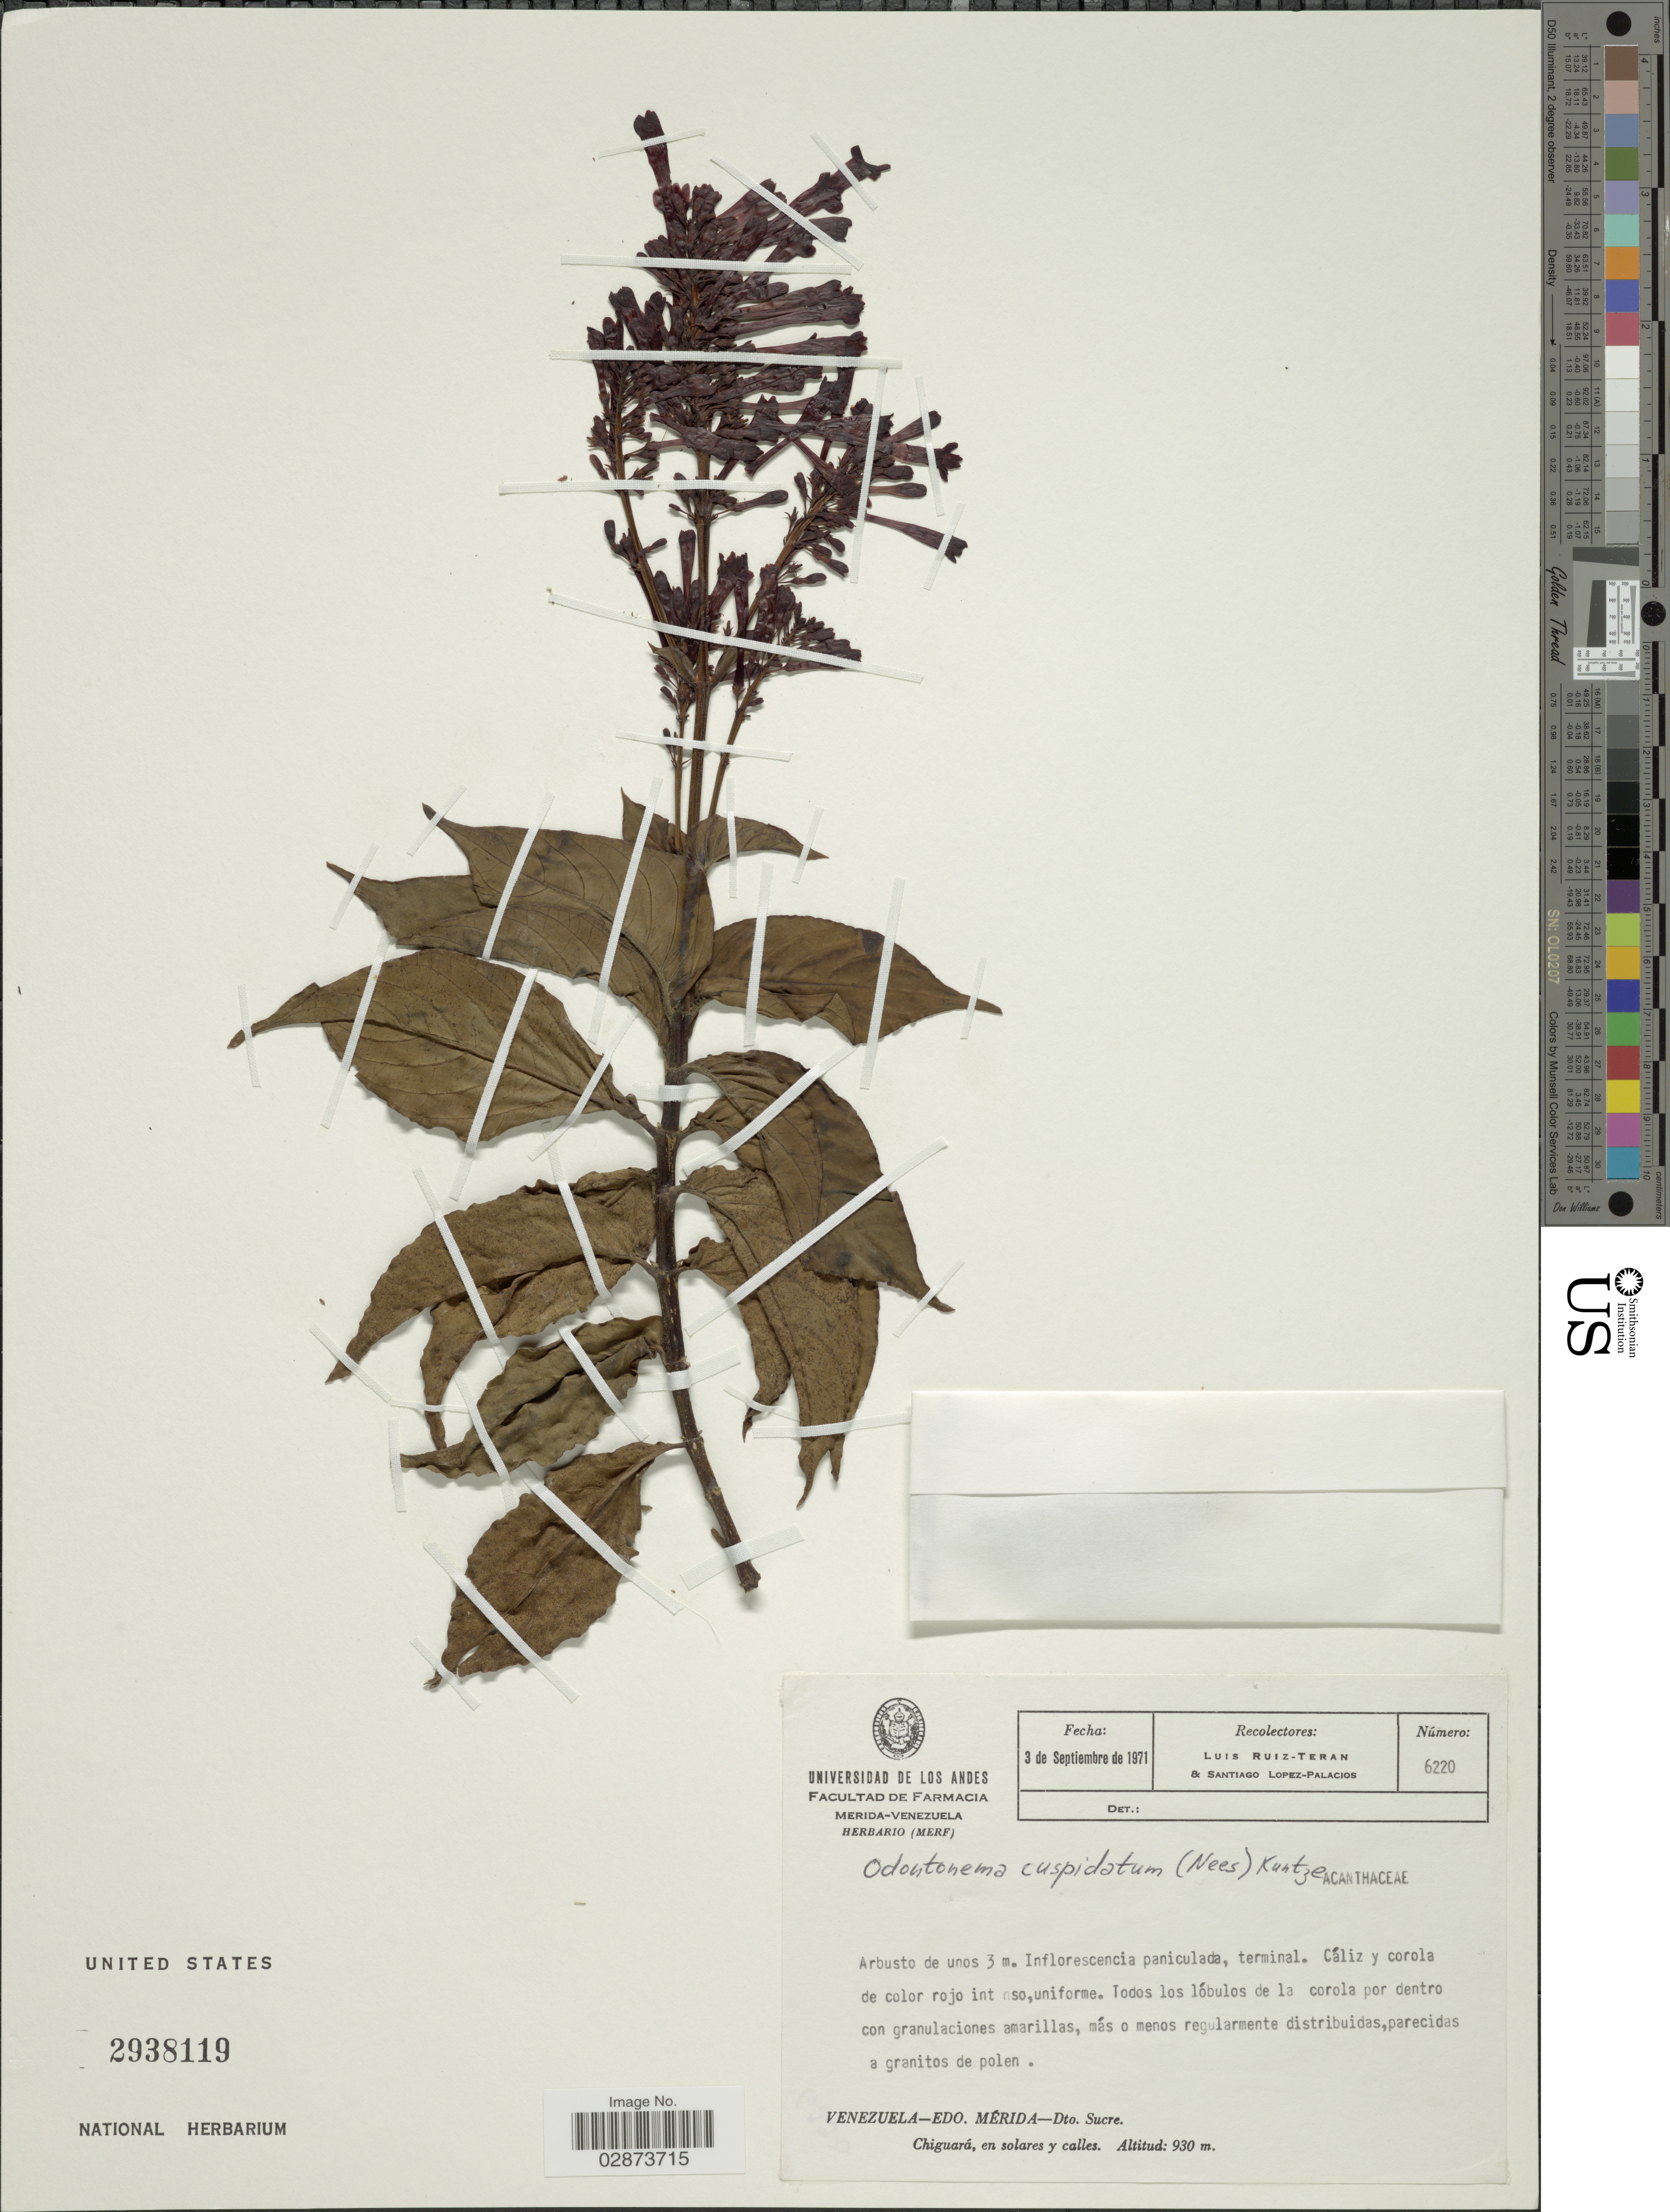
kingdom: Plantae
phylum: Tracheophyta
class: Magnoliopsida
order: Lamiales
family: Acanthaceae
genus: Odontonema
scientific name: Odontonema cuspidatum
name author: (Nees) Kuntze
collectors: L. Teran & S. López-Palacios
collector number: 6220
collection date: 1971-09-03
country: Venezuela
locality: Edo. Mérida- Dto. Sucre. Chiguará, en solares y calles.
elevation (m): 930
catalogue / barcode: US 2938119